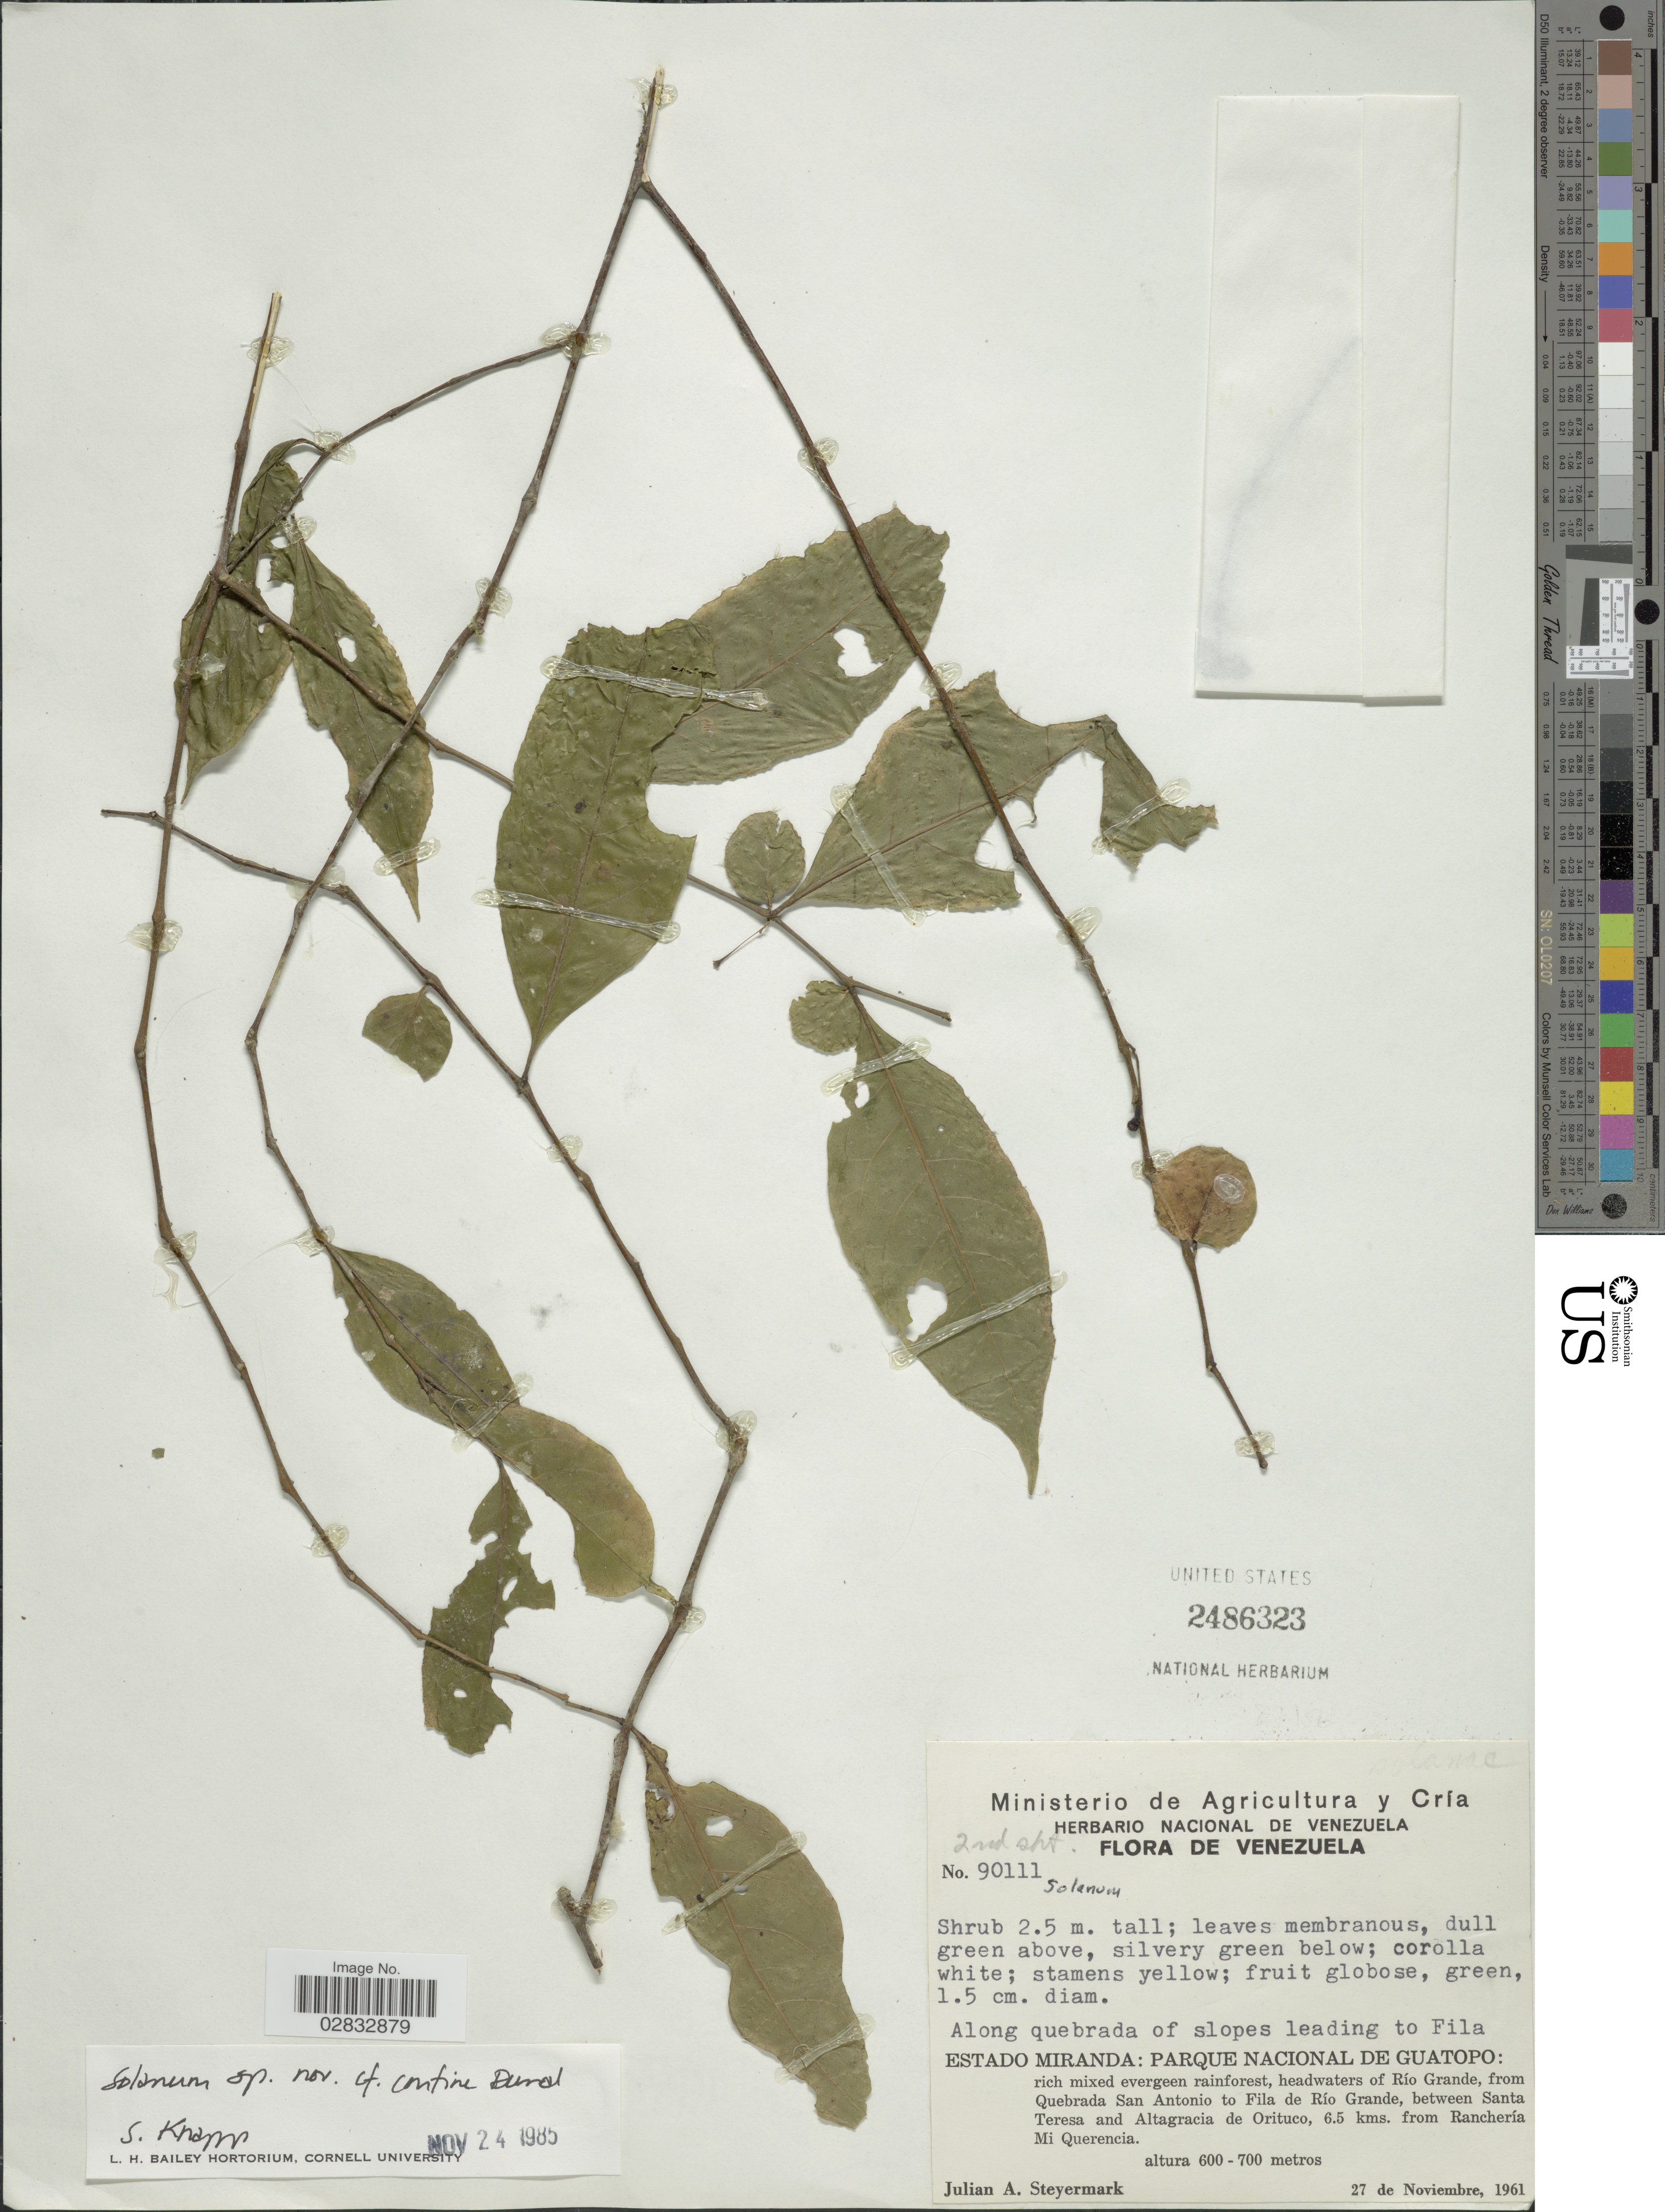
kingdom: Plantae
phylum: Tracheophyta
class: Magnoliopsida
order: Solanales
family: Solanaceae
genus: Solanum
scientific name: Solanum confine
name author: Dunal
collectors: J. Steyermark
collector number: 90111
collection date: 1961-11-27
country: Venezuela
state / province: Miranda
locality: Along quebrada of slopes leading to Fila. Parque Nacional De Guatopo: rich mixed evergreen rainforest, headwaters of Río Grande, from Quebrada San Antonio to Fila de Río Grande, between Santa Teresa and Altagracia de Orituco, 6.5 kms. from Ranchería Mi Querencia.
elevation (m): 600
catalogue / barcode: US 2486323